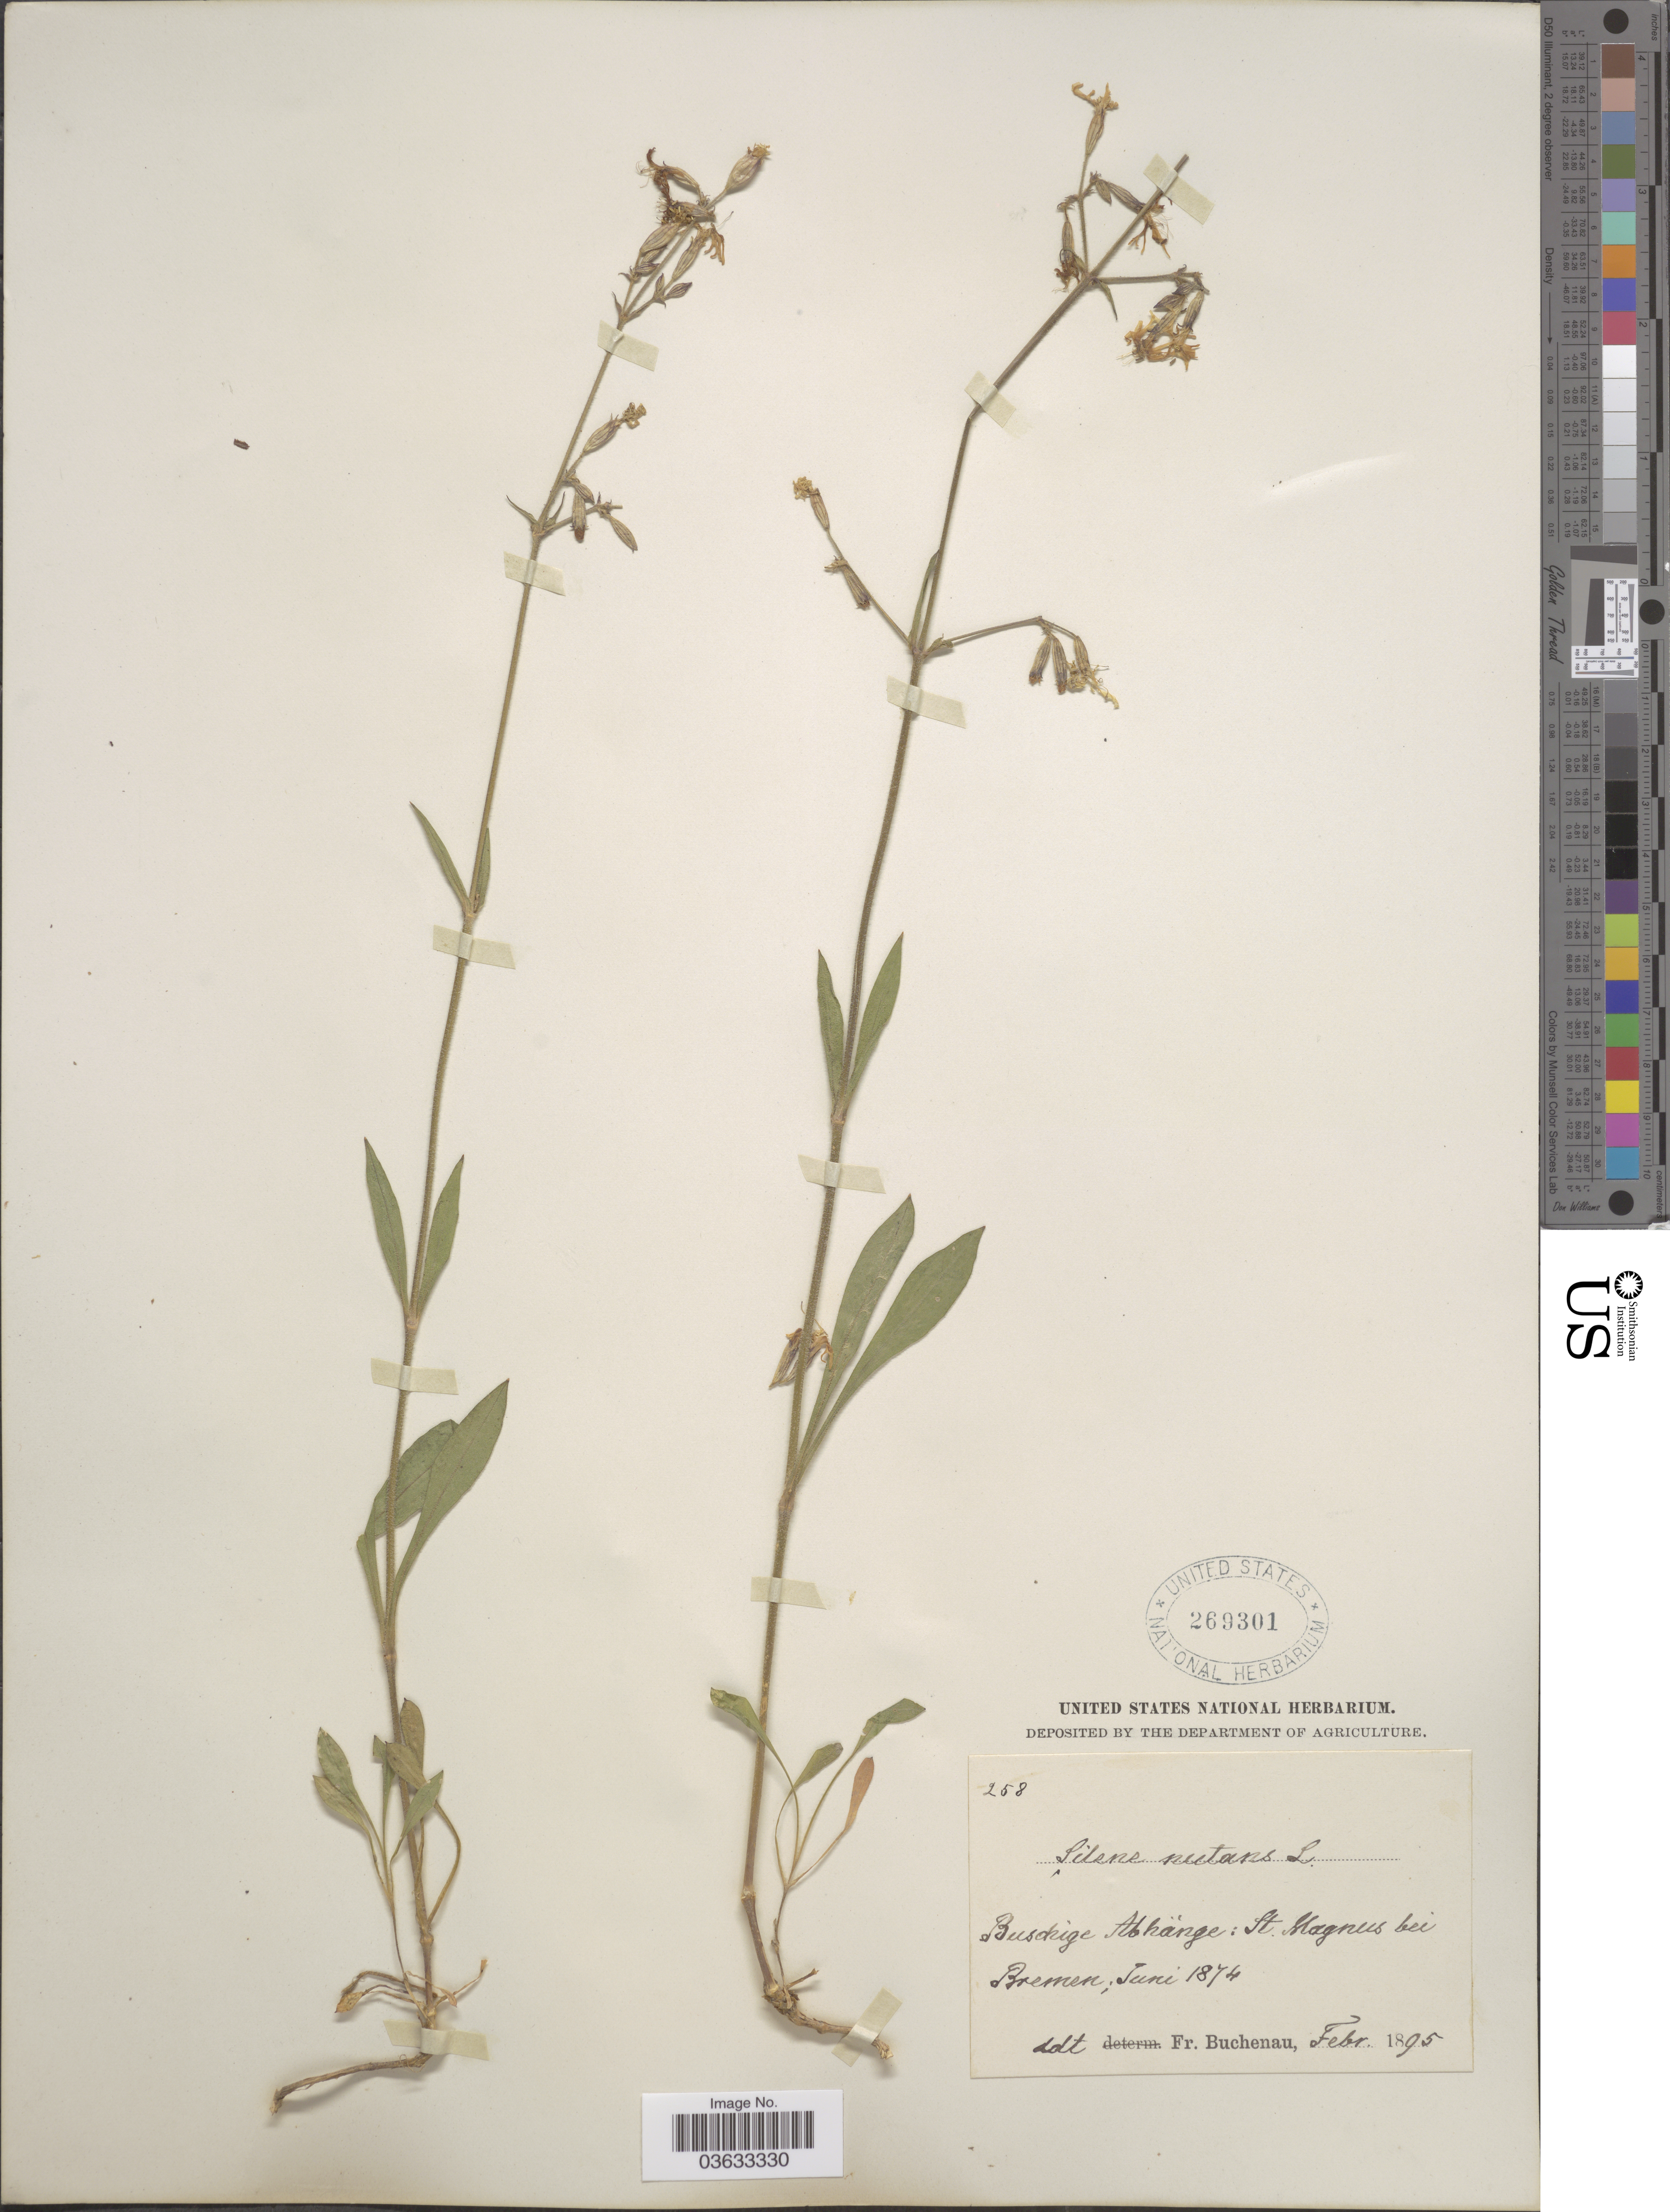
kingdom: Plantae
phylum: Tracheophyta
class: Magnoliopsida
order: Caryophyllales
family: Caryophyllaceae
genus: Silene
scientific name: Silene nutans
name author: L.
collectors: F. Buchenau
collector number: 258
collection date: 1874-06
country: Germany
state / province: Bremen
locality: Buschige Abhänge: St. Magnus bei Bremen.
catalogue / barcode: US 269301